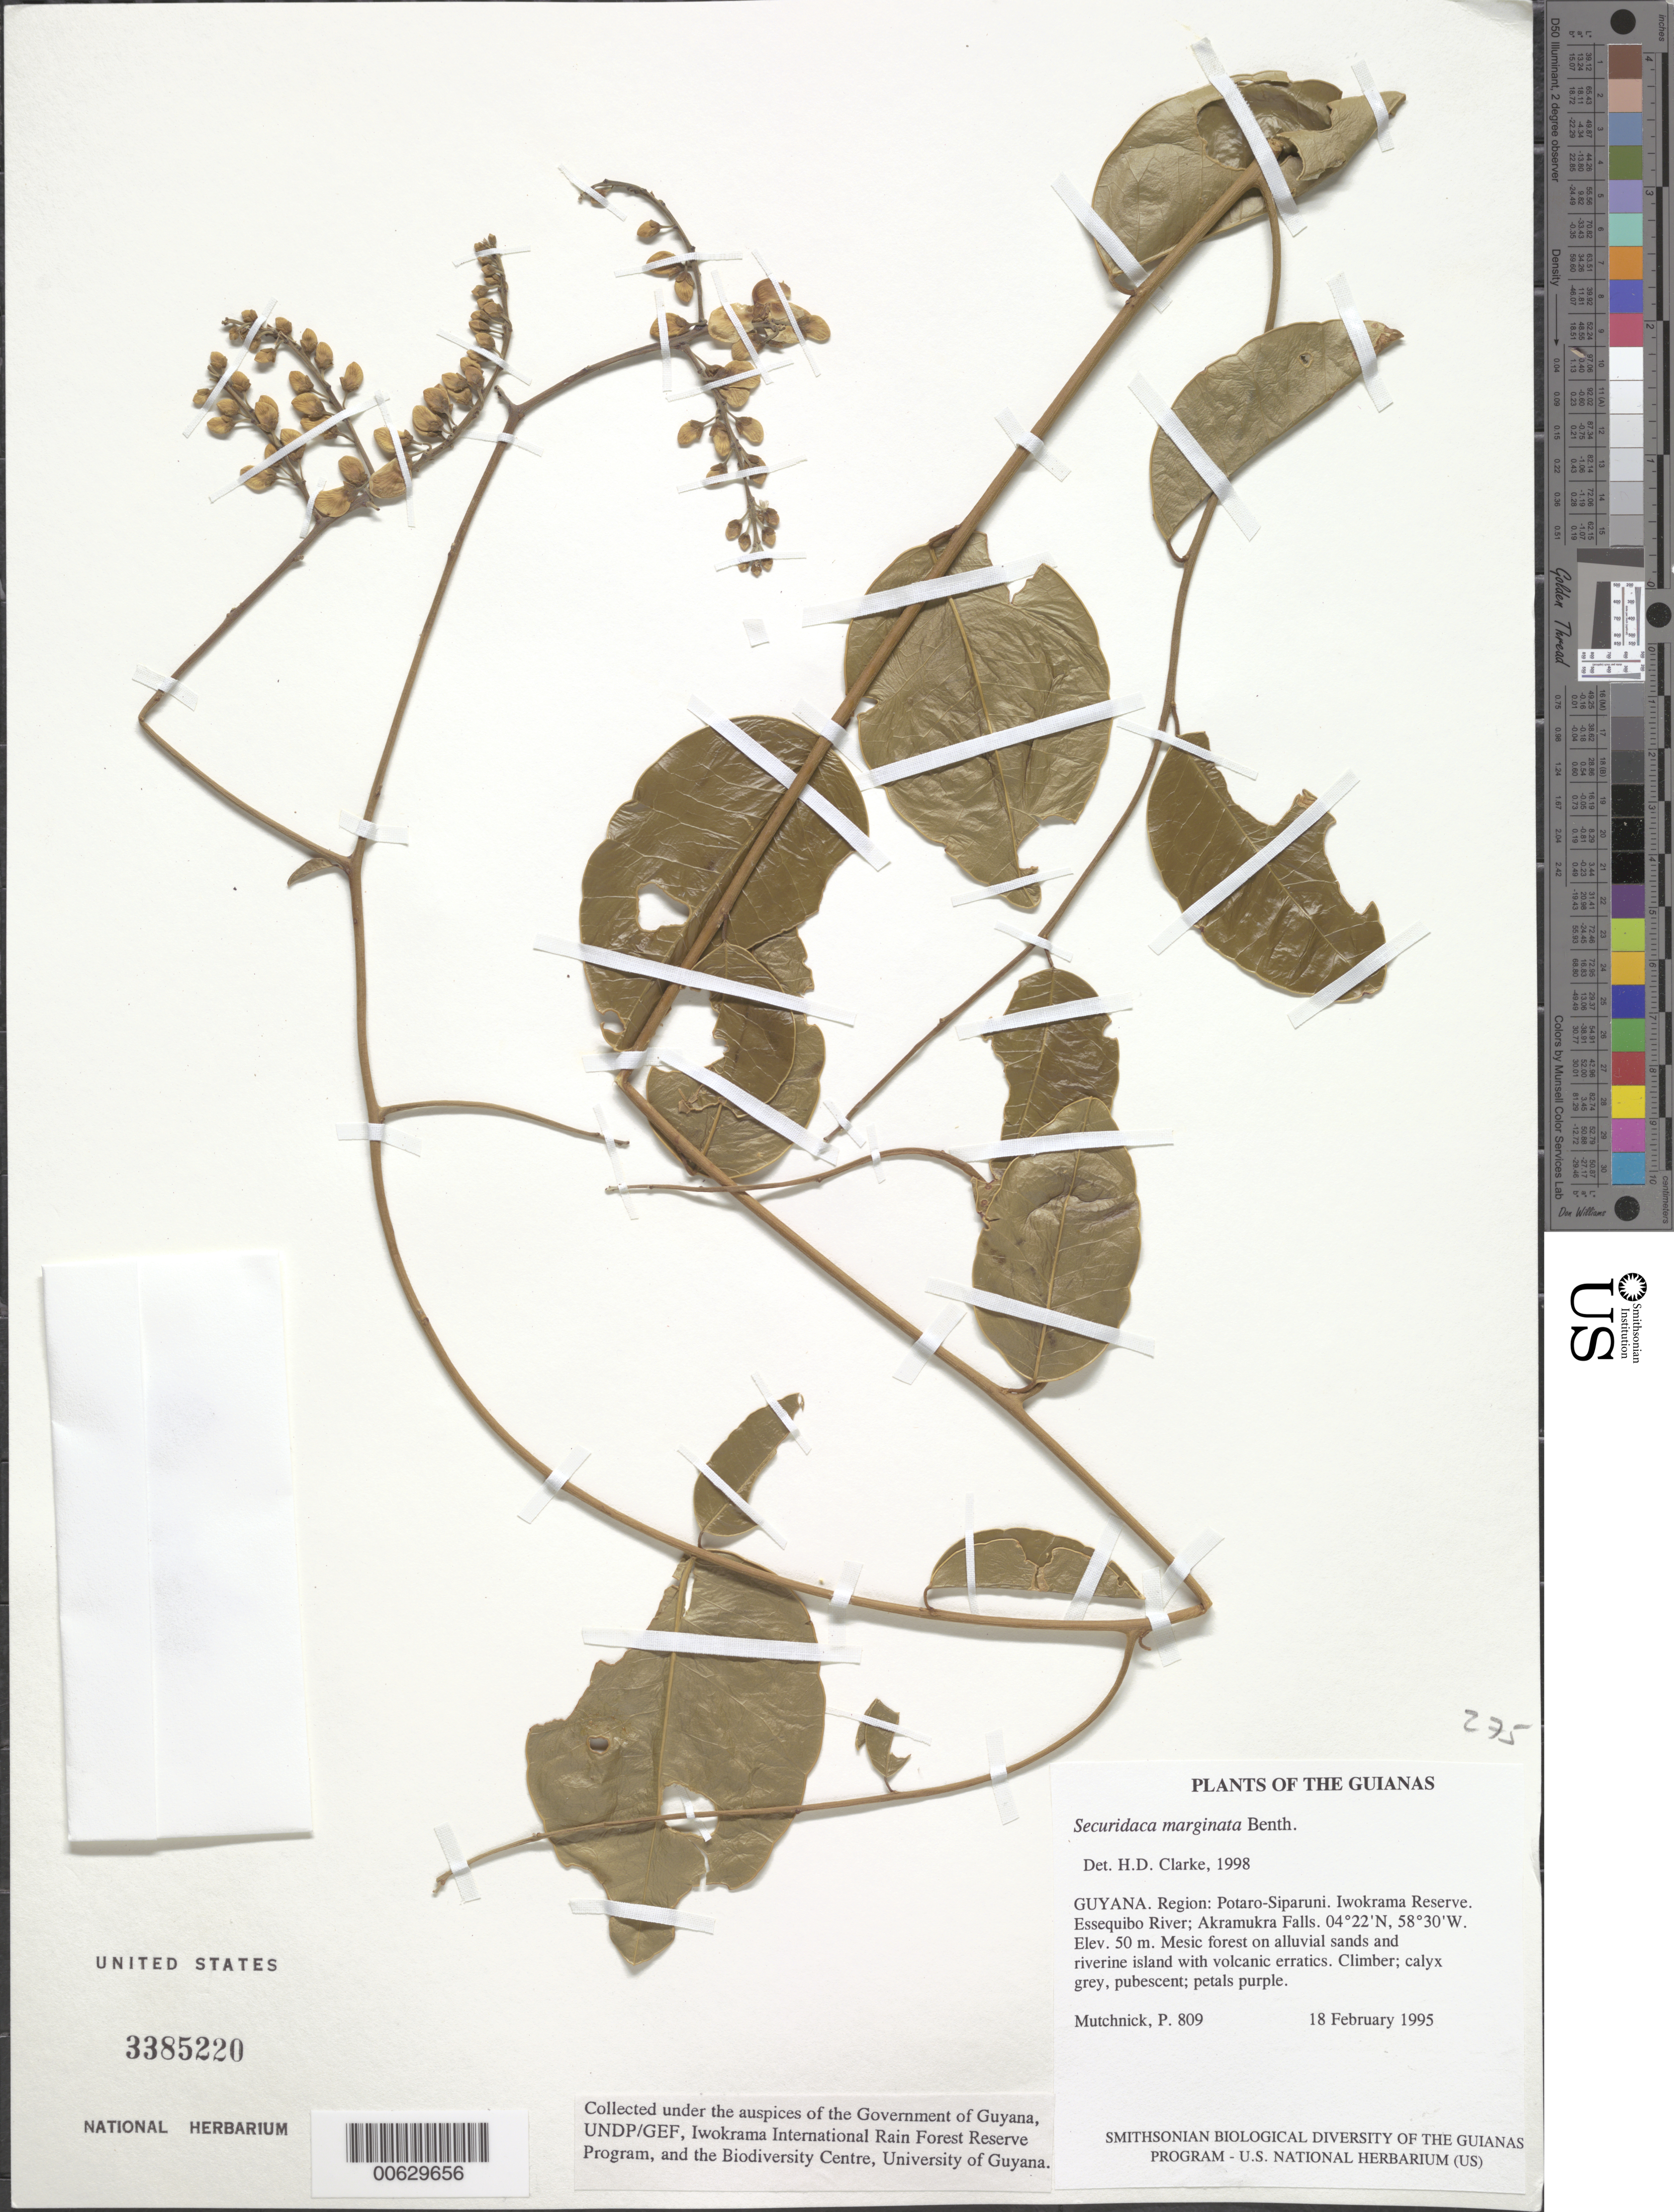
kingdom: Plantae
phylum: Tracheophyta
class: Magnoliopsida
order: Fabales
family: Polygalaceae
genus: Securidaca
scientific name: Securidaca marginata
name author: Benth.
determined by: Clarke, H. D., University of North Carolina (Asheville)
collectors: P. Mutchnick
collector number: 809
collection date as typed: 18 February 1995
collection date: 1995-02-18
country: Guyana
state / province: Potaro-Siparuni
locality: Iwokrama Reserve. Essequibo River; Akramukra Falls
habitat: Mesic forest on alluvial sands and riverine island with volcanic erratics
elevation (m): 50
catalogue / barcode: US 3385220